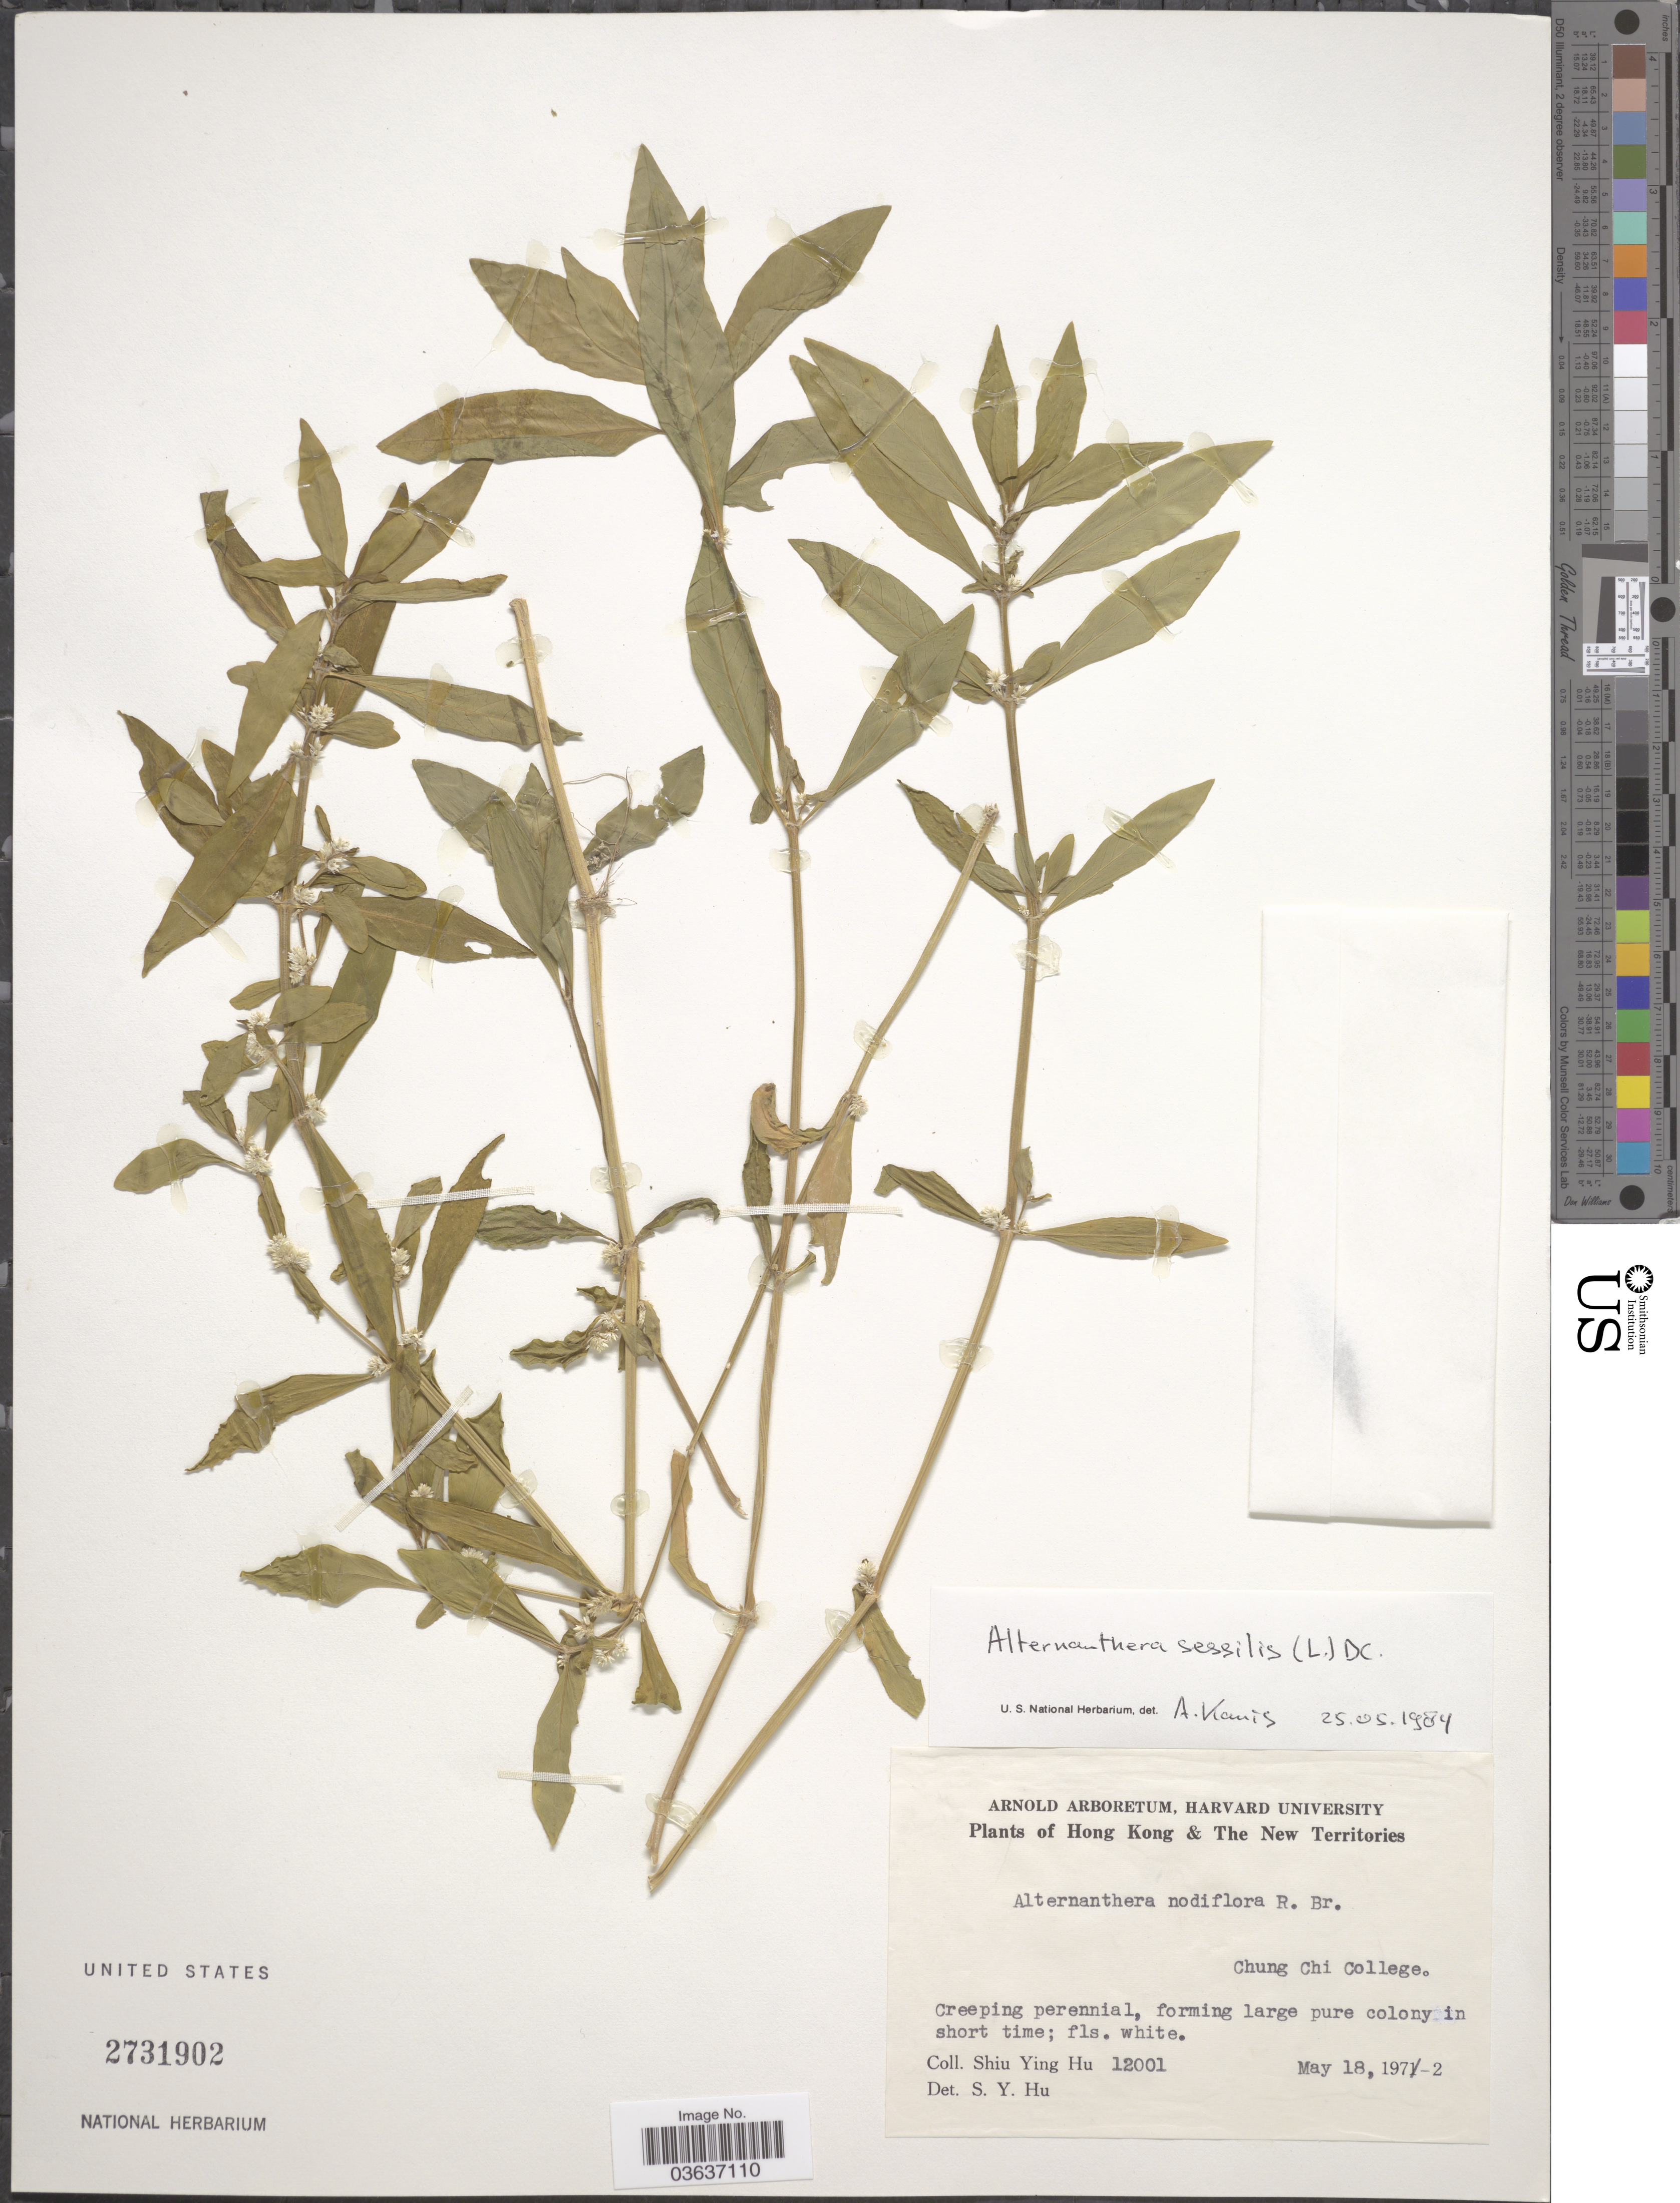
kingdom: Plantae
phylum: Tracheophyta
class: Magnoliopsida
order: Caryophyllales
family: Amaranthaceae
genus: Alternanthera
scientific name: Alternanthera sessilis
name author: (L.) DC.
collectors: S. Y. Hu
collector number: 12001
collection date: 1972-05-18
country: China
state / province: Hong Kong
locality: The New Territories. Chung Chi College.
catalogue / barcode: US 2731902